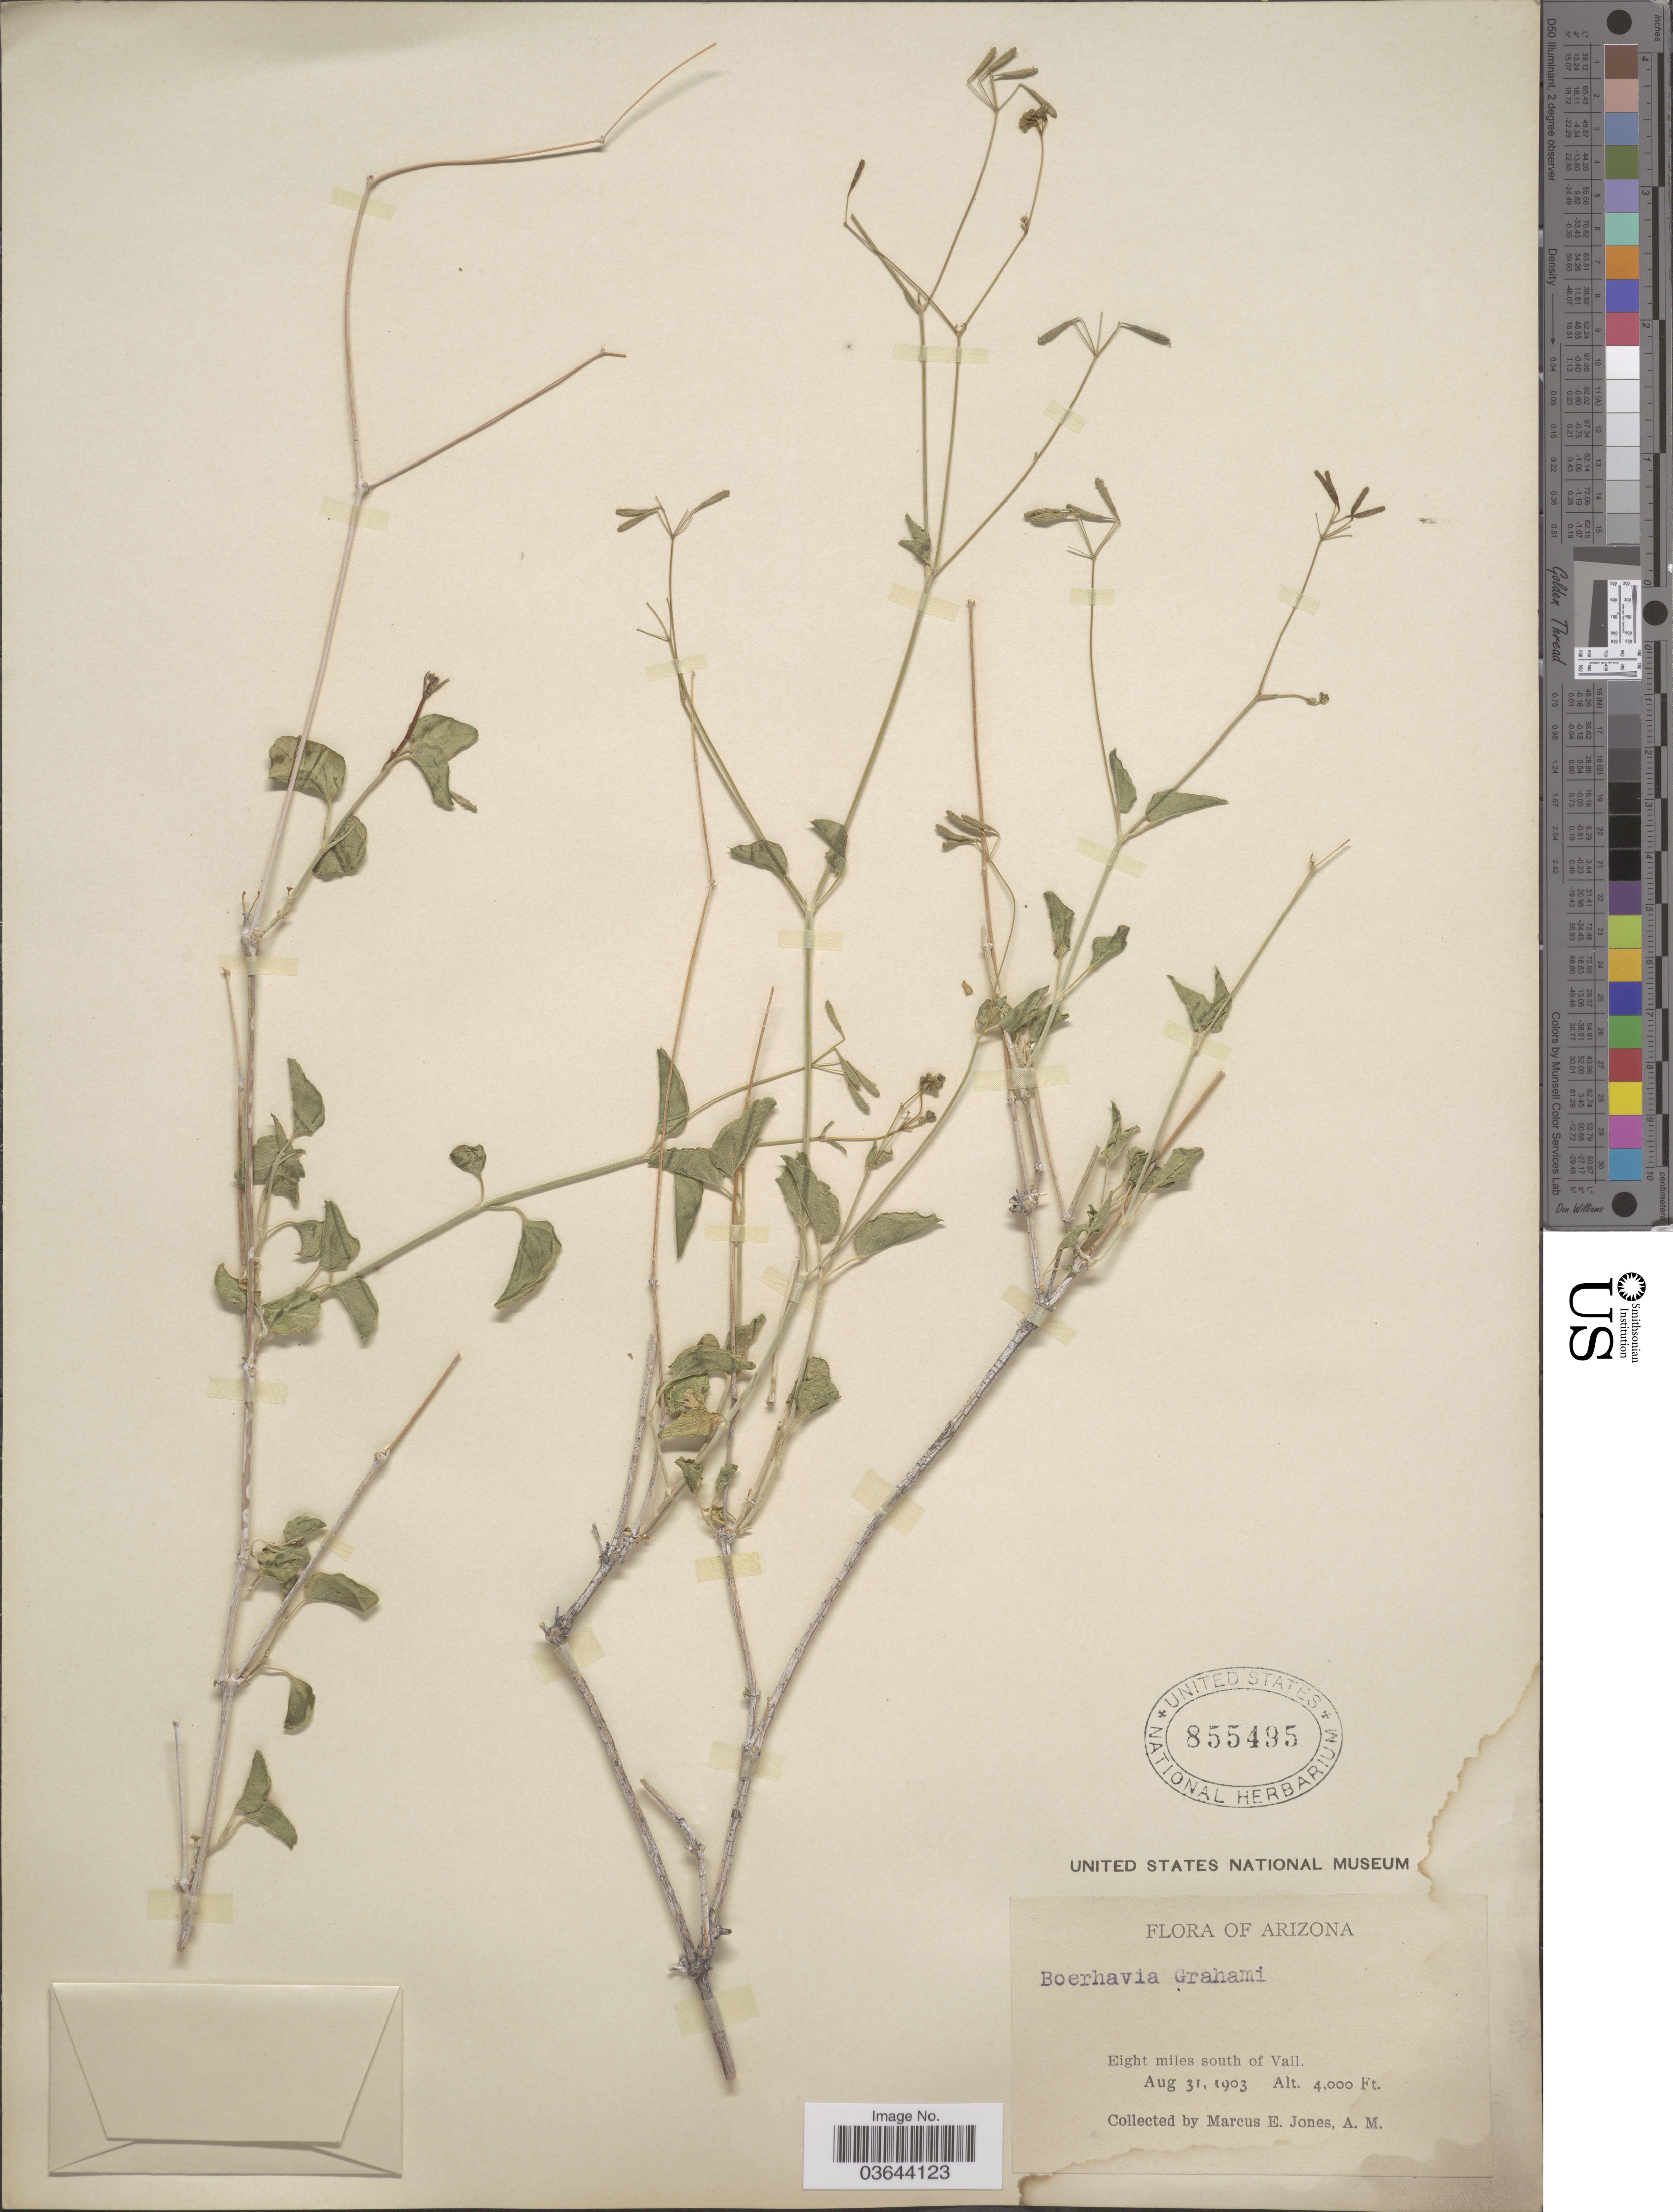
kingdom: Plantae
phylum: Tracheophyta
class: Magnoliopsida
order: Caryophyllales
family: Nyctaginaceae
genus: Commicarpus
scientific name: Commicarpus sp.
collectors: M. E. Jones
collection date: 1903-08-31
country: United States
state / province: Arizona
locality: Eight miles south of Vail.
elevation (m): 1219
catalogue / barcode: US 855495